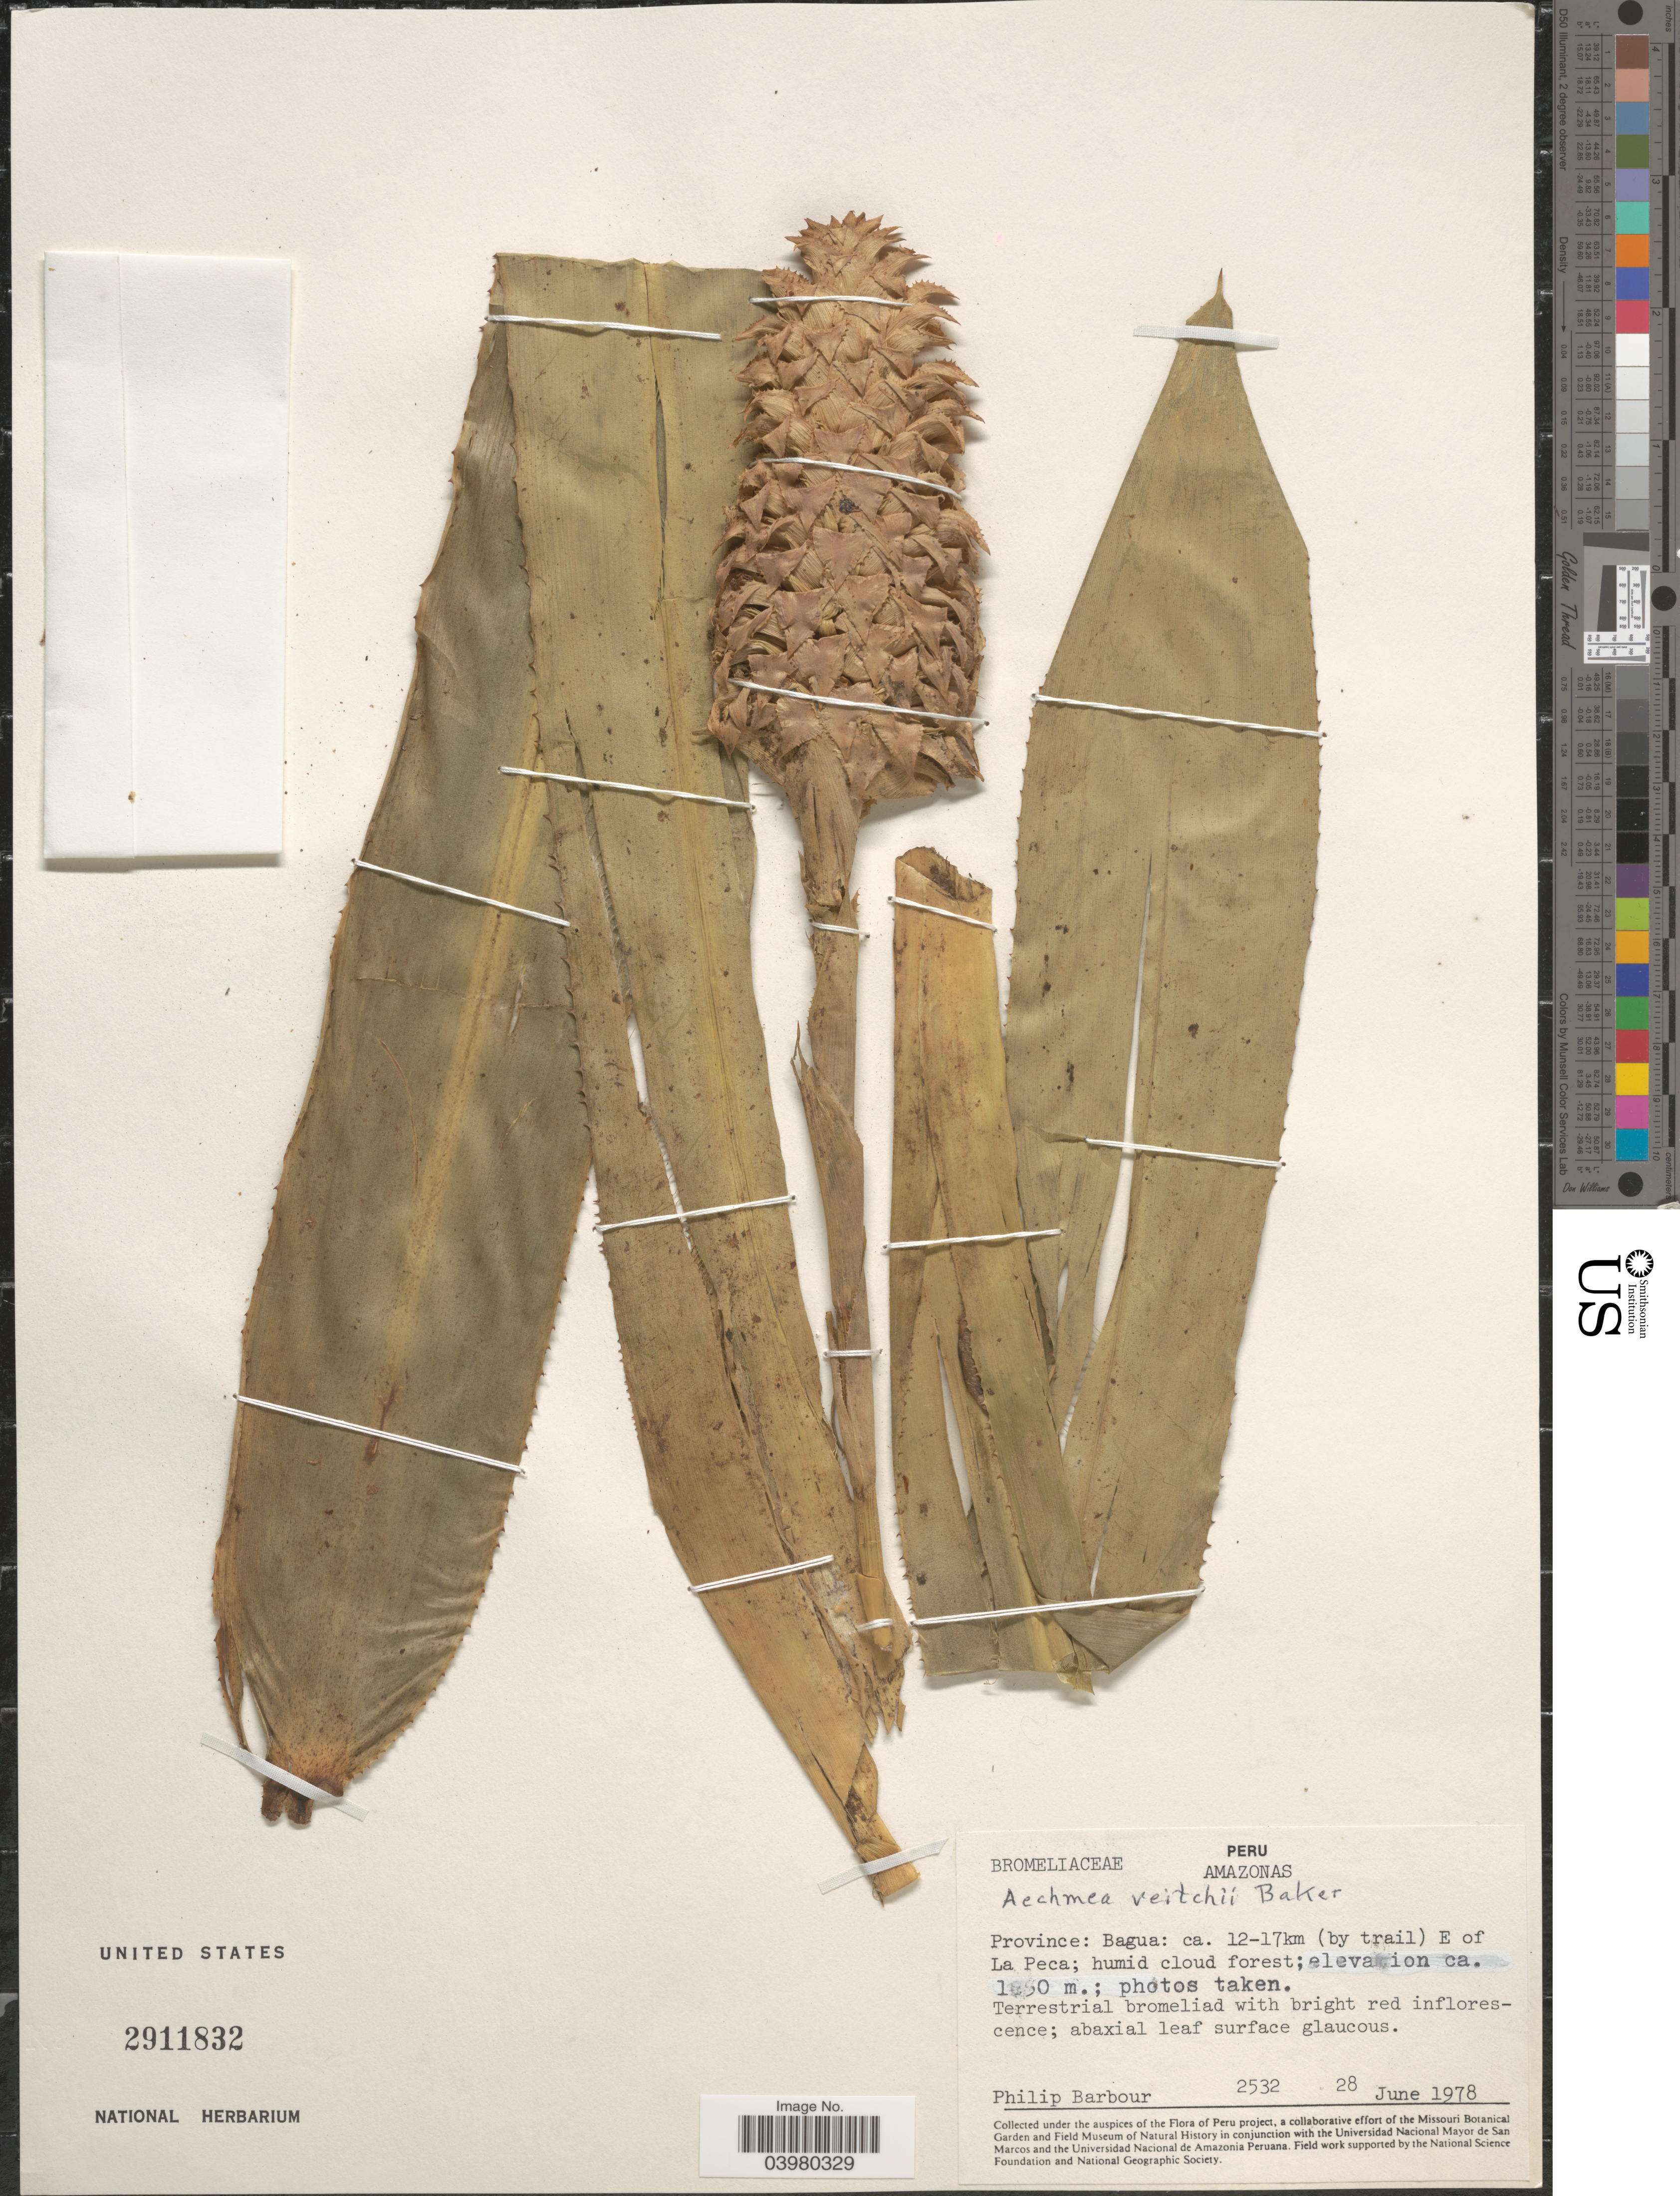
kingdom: Plantae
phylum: Tracheophyta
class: Liliopsida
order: Poales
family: Bromeliaceae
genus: Aechmea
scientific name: Aechmea veitchii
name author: Baker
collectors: P. Barbour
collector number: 2532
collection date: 1978-06-28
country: Peru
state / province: Amazonas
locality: Province: Bagua: ca. 12-17km (by trail) E of La Peca.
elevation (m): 1850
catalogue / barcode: US 2911832